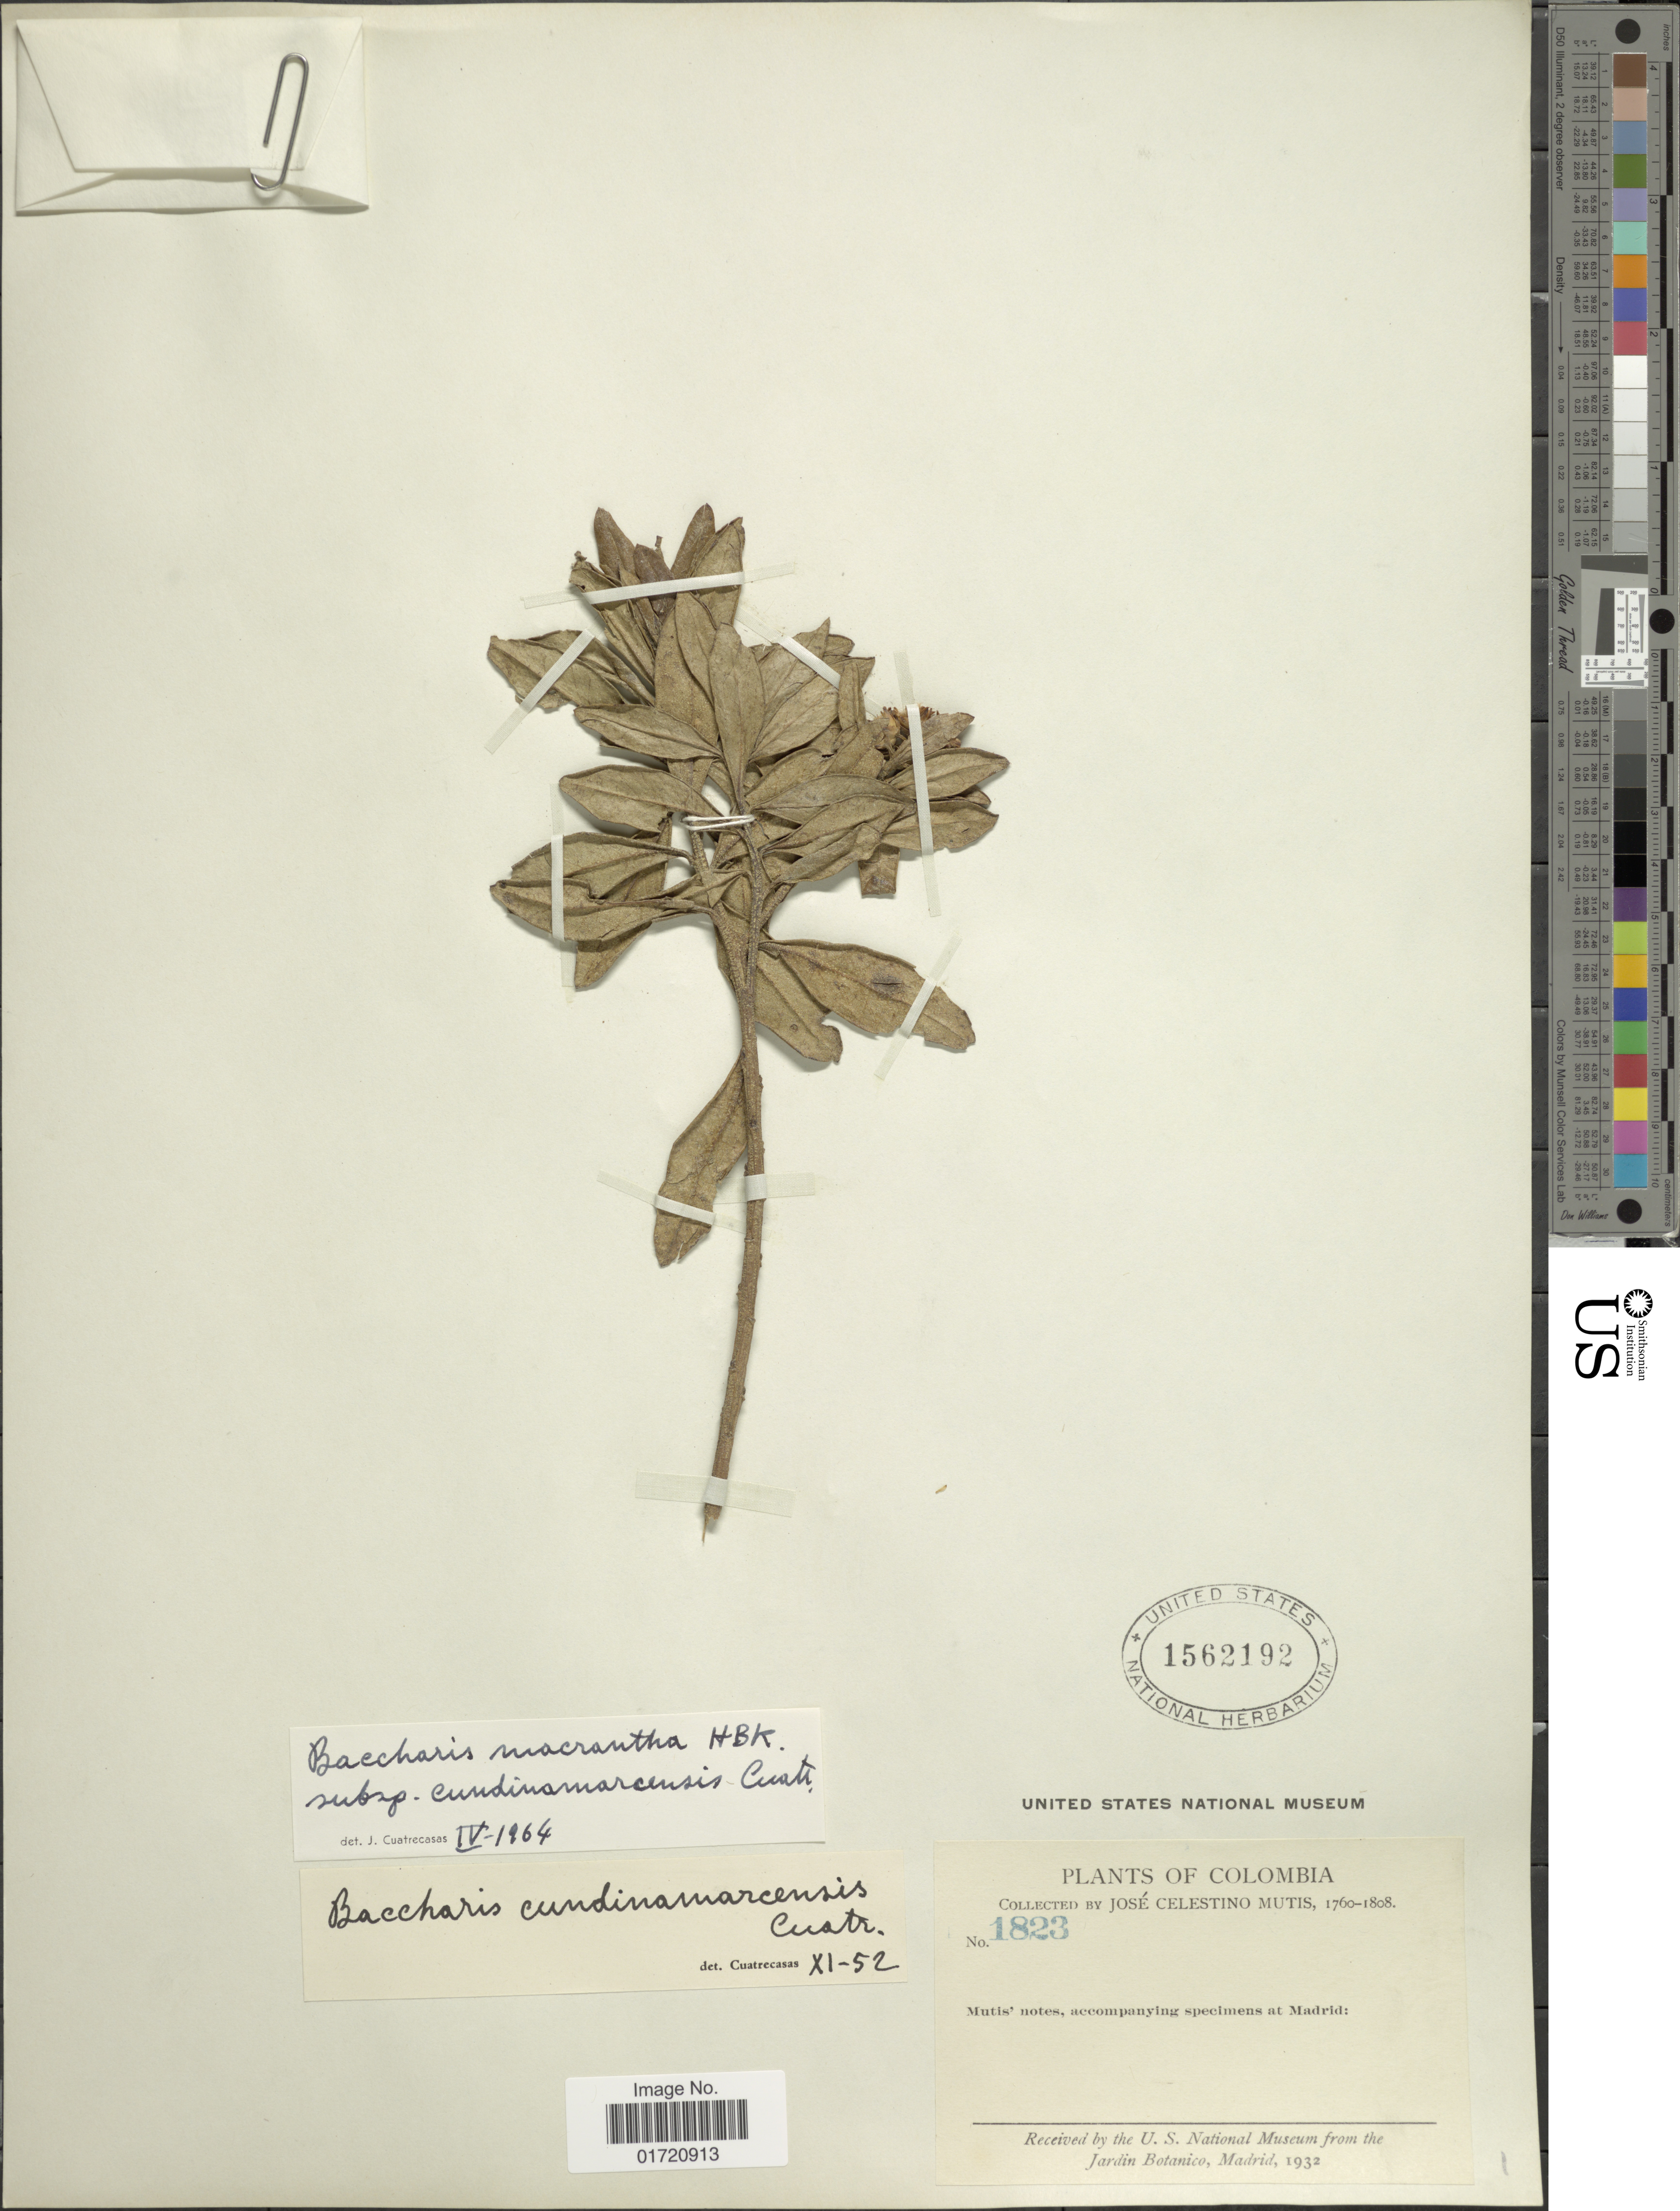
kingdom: Plantae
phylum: Tracheophyta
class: Magnoliopsida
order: Asterales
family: Asteraceae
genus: Baccharis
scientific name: Baccharis macrantha subsp. cundinamarcensis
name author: (Cuatrec.) Cuatrec.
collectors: J. C. B. Mutis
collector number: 1823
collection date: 1760/1808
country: Colombia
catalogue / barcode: US 1562192